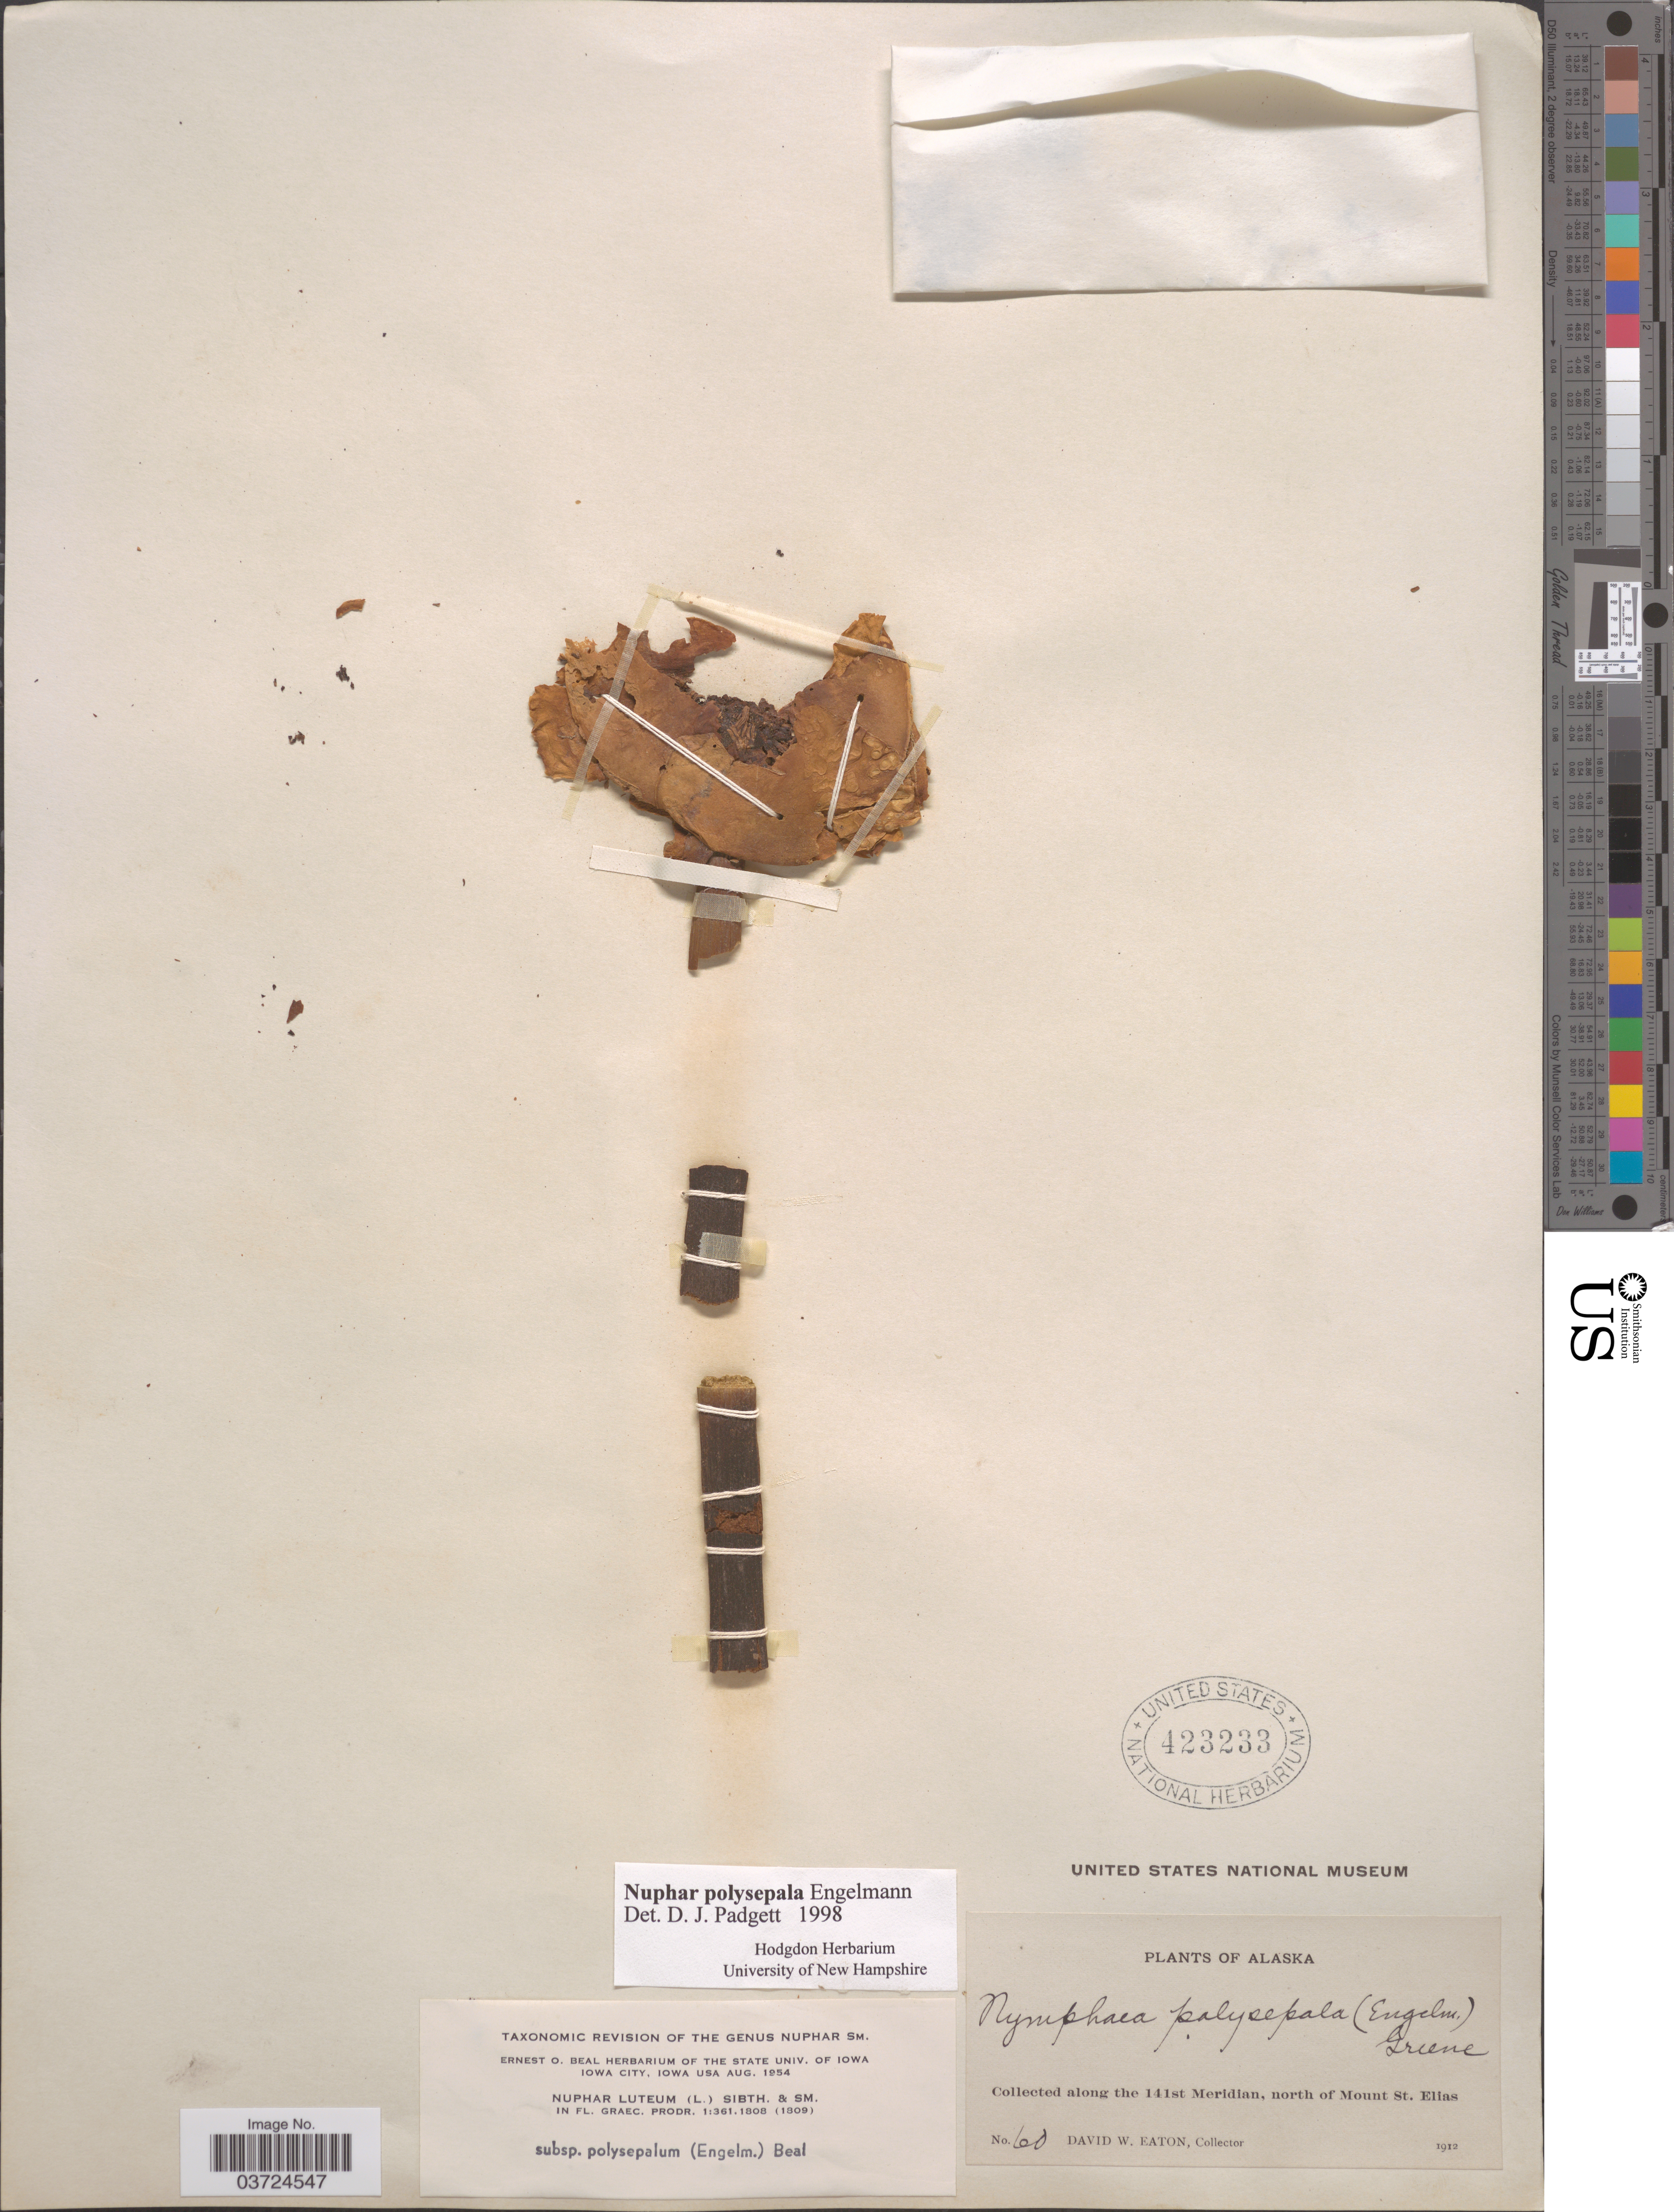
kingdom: Plantae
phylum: Tracheophyta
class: Magnoliopsida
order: Nymphaeales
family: Nymphaeaceae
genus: Nuphar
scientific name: Nuphar polysepala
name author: Englem.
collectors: D. Eaton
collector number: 60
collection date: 1912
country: United States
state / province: Alaska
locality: Along the 141st Meridian, north of Mount St. Elias.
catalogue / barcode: US 423233